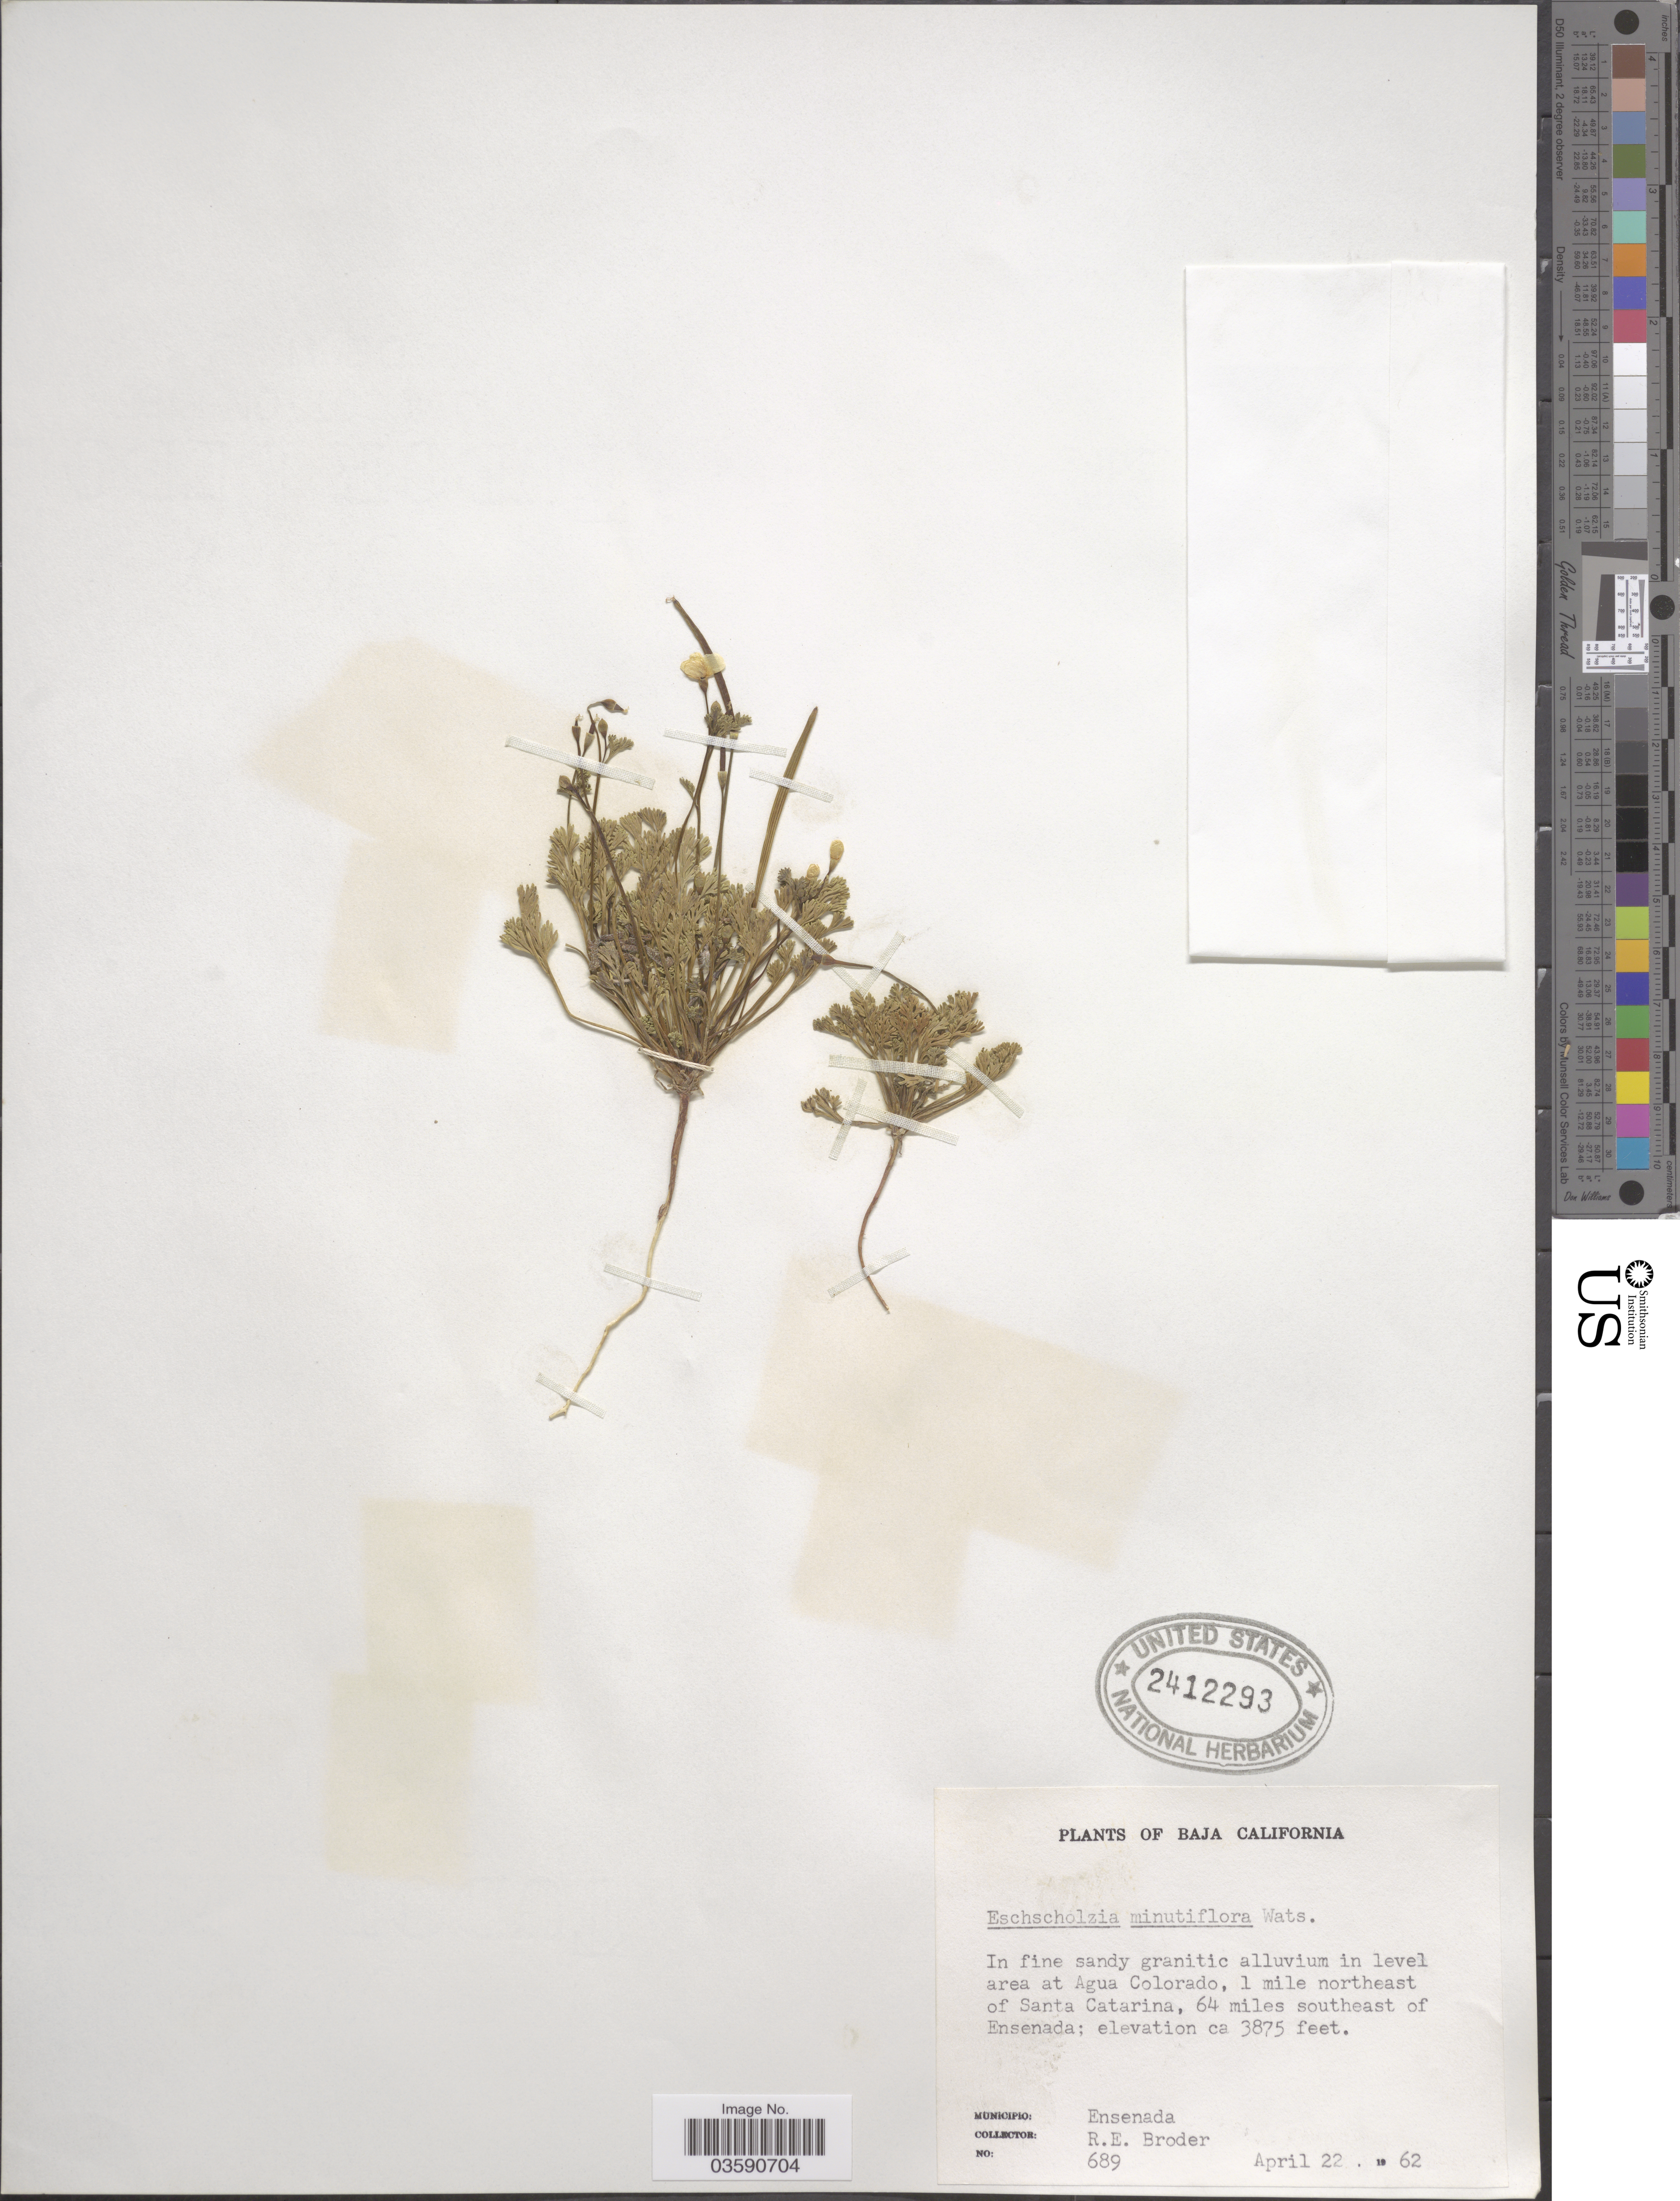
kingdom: Plantae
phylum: Tracheophyta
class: Magnoliopsida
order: Ranunculales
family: Papaveraceae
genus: Eschscholzia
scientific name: Eschscholzia minutiflora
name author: S. Watson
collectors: R. Broder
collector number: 689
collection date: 1962-04-22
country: Mexico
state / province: Baja California Norte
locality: In fine sandy granitic alluvium in level area at Agua Colorado, 1 mile northeast of Santa Catarina, 64 miles southeast of Ensenada. Municipio: Ensenada.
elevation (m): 1181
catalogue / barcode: US 2412293